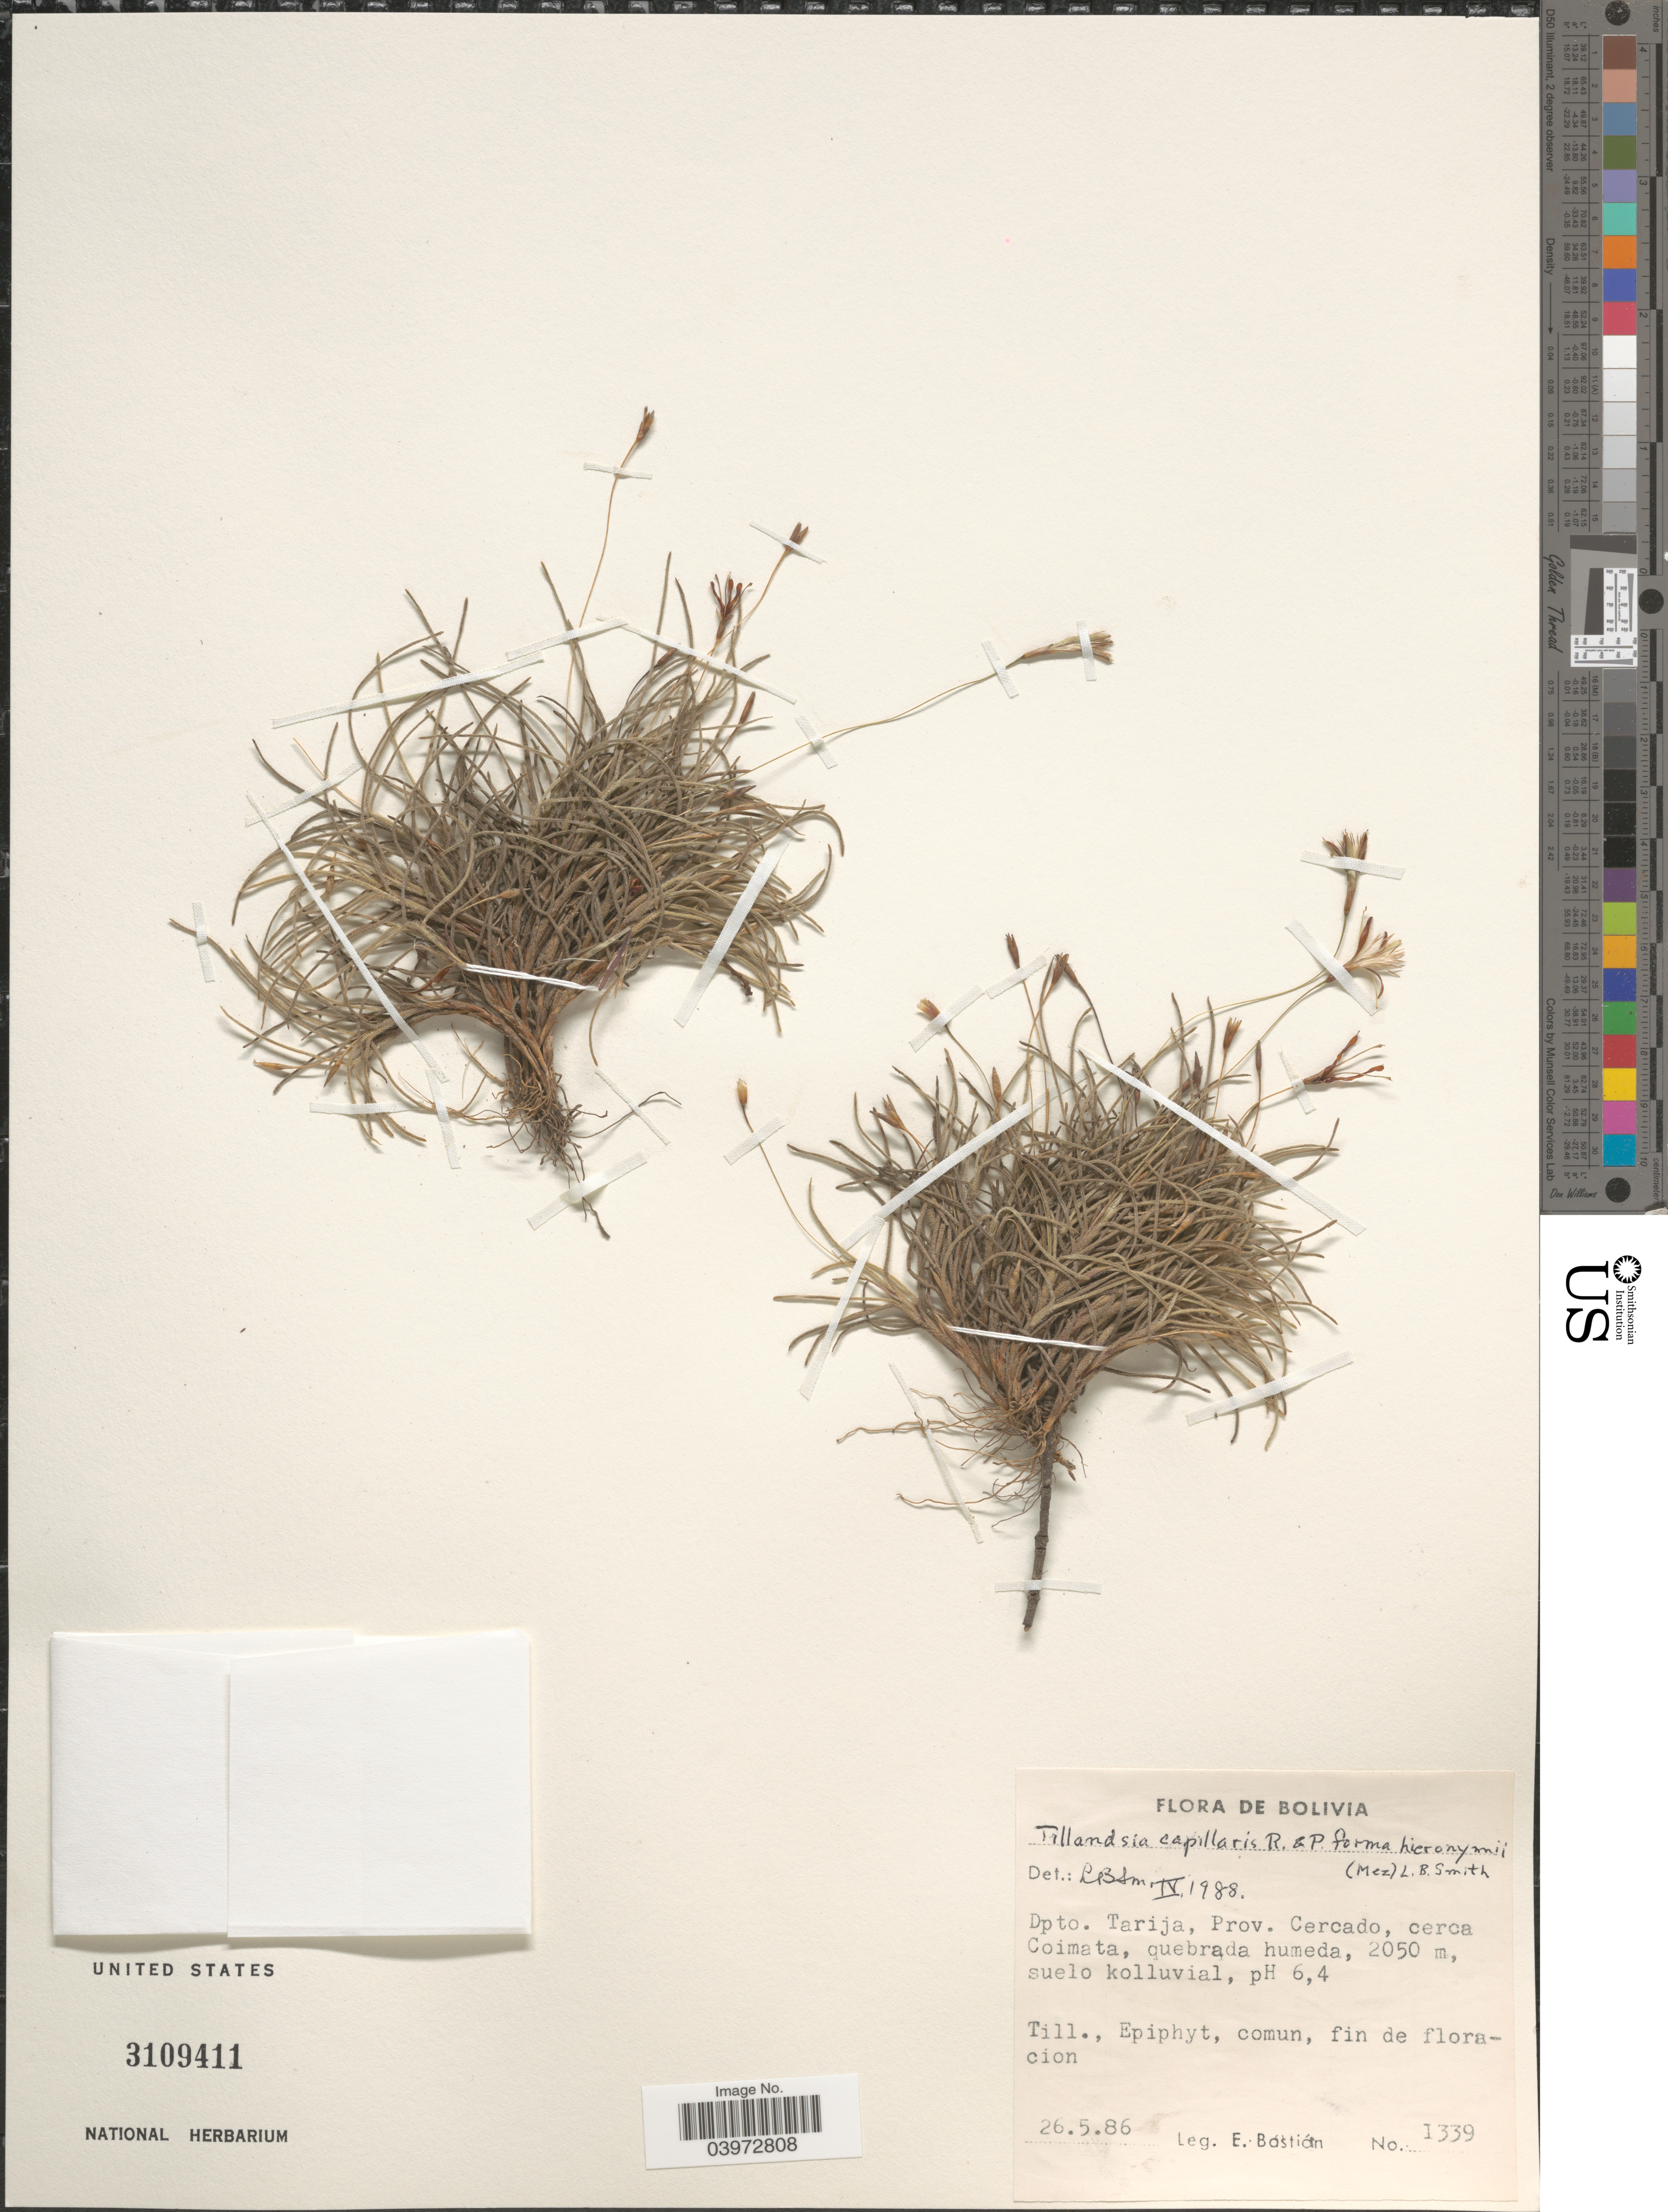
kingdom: Plantae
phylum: Tracheophyta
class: Liliopsida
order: Poales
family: Bromeliaceae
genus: Tillandsia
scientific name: Tillandsia capillaris f. hieronymii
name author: (Mez) L.B. Sm.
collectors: E. Bastian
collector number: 1339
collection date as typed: Transcribed d/m/y: 26/5/86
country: Bolivia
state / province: Tarija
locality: Dpto. Tarija, Prov. Cercado, cerca Coimata, quebrada humeda.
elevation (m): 2050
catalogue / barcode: US 3109411